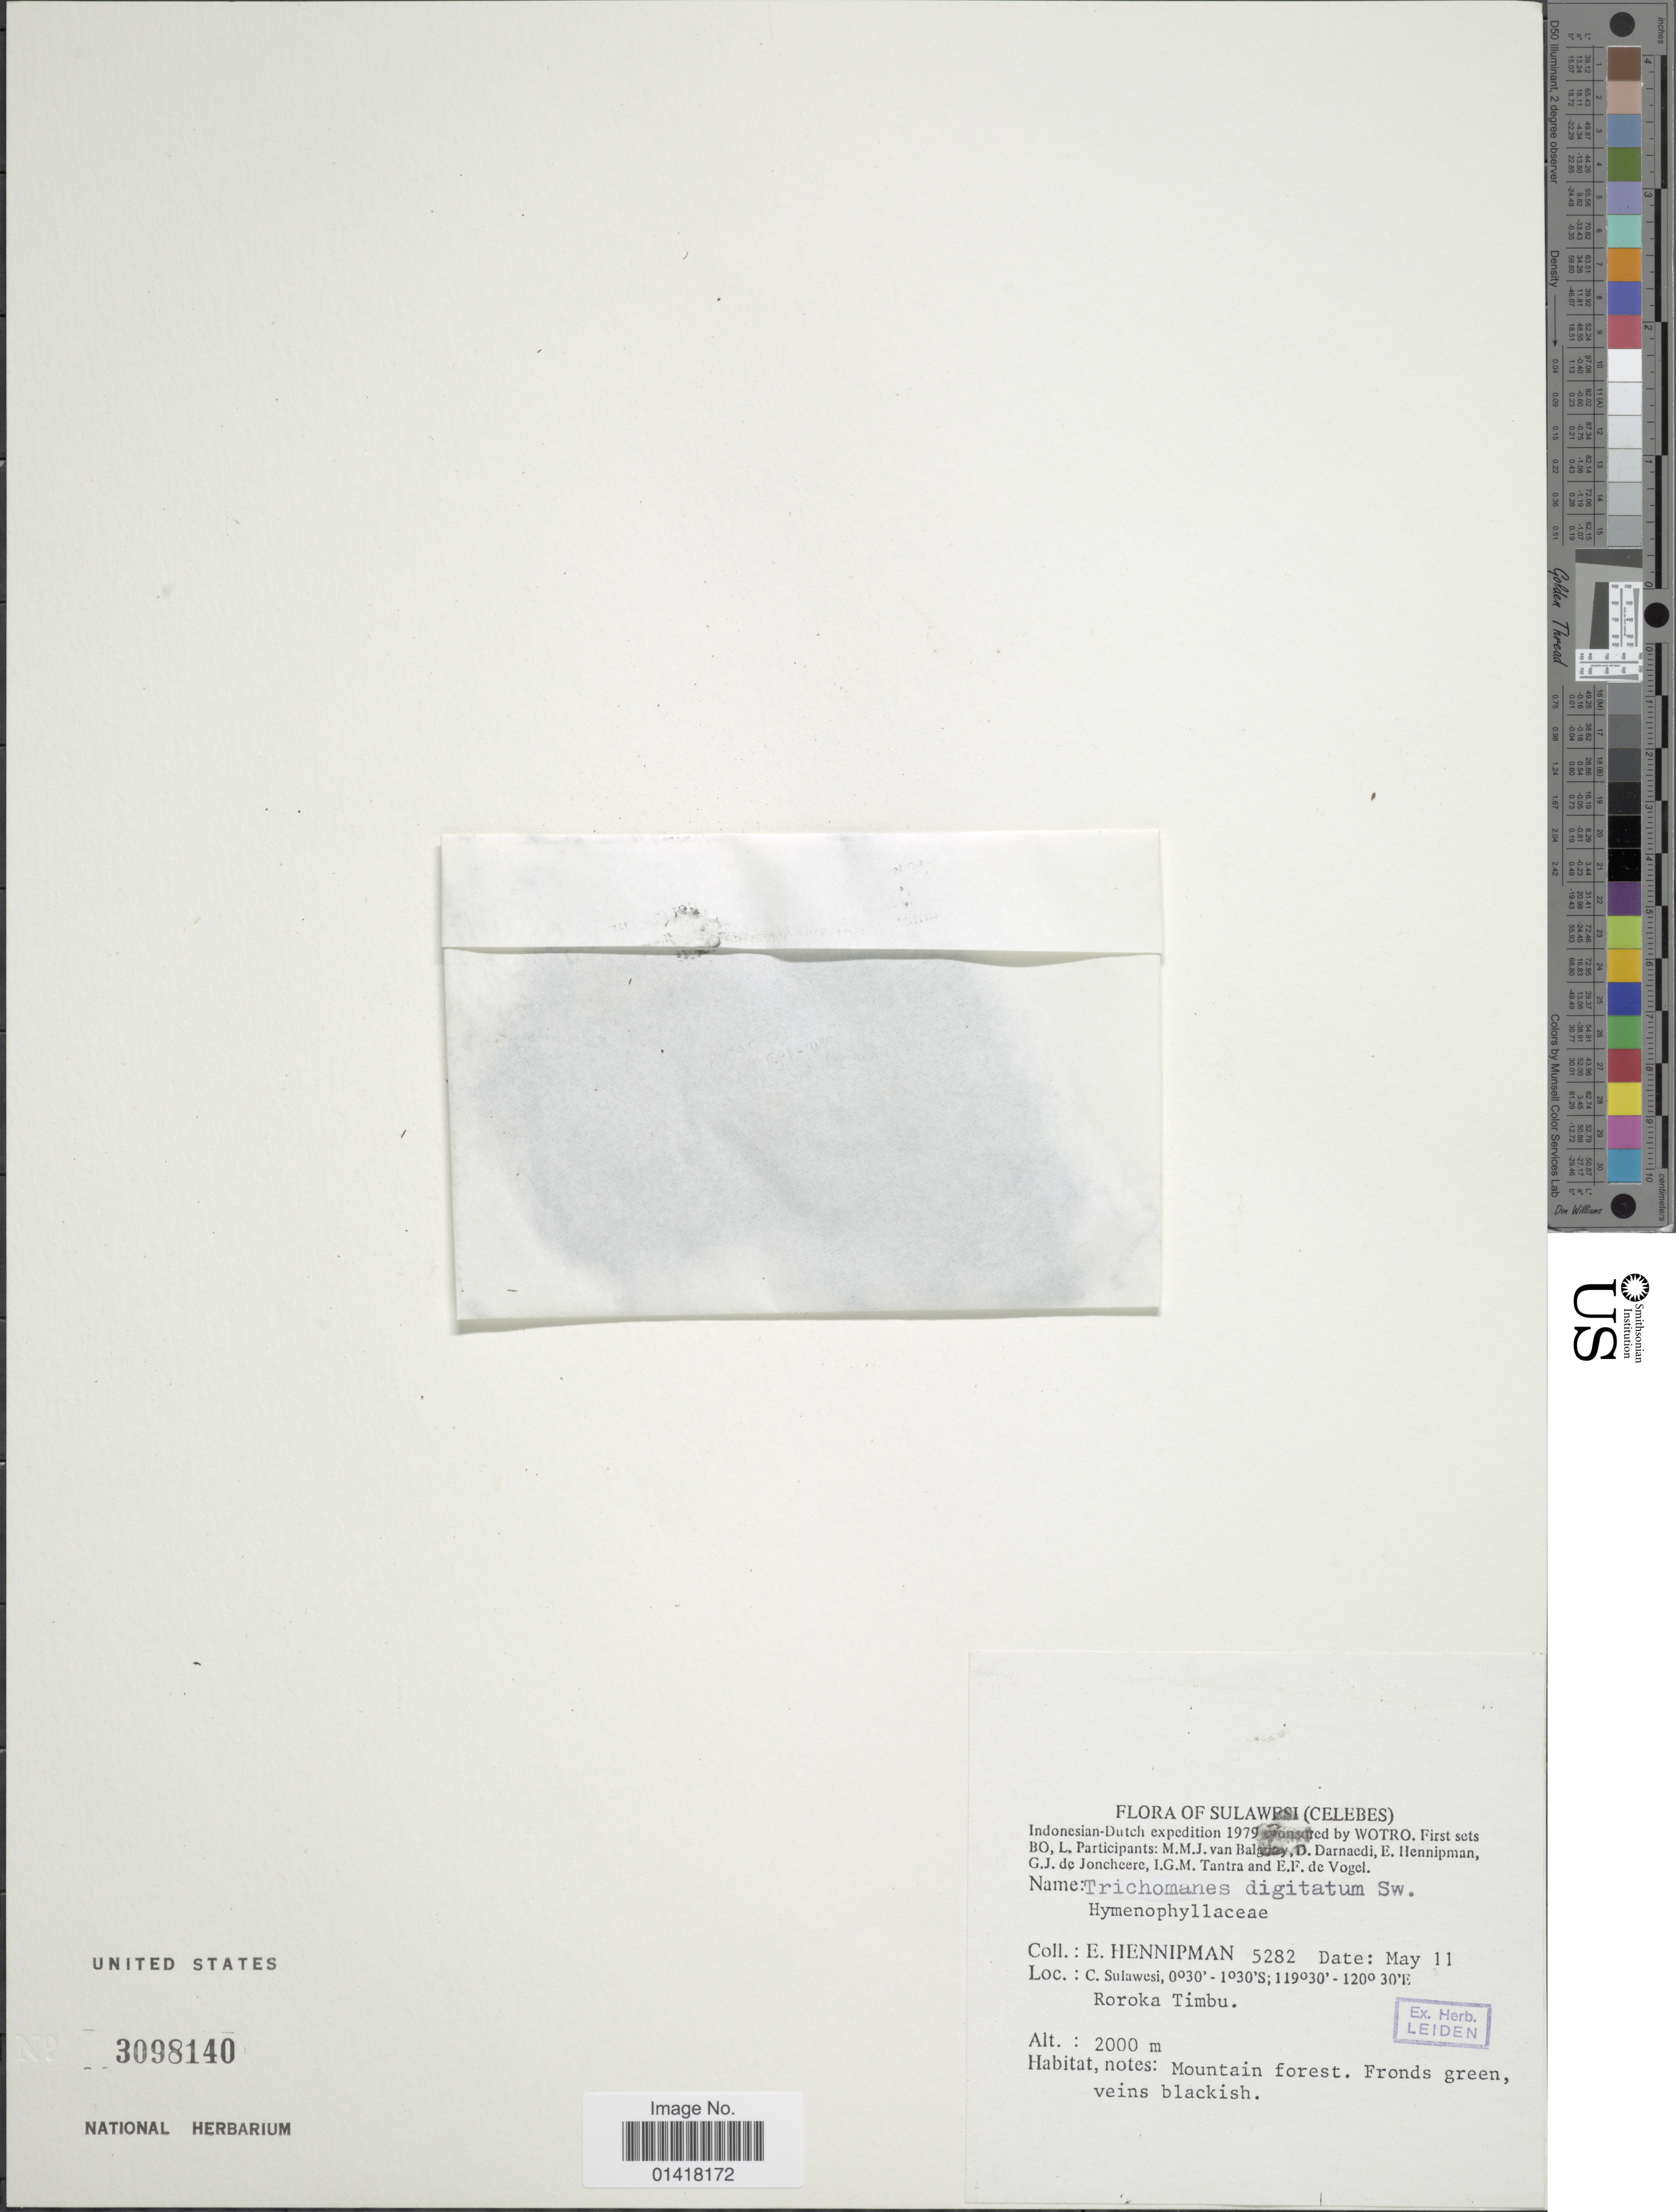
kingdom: Plantae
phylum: Tracheophyta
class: Polypodiopsida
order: Hymenophyllales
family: Hymenophyllaceae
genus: Hymenophyllum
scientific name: Hymenophyllum digitatum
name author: (Sw.) Fosberg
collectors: E. Hennipman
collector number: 5282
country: Indonesia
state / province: Sulawesi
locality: Celebes. C. Sulawesi. Roroka Timbu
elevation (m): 2000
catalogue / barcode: US 3098140